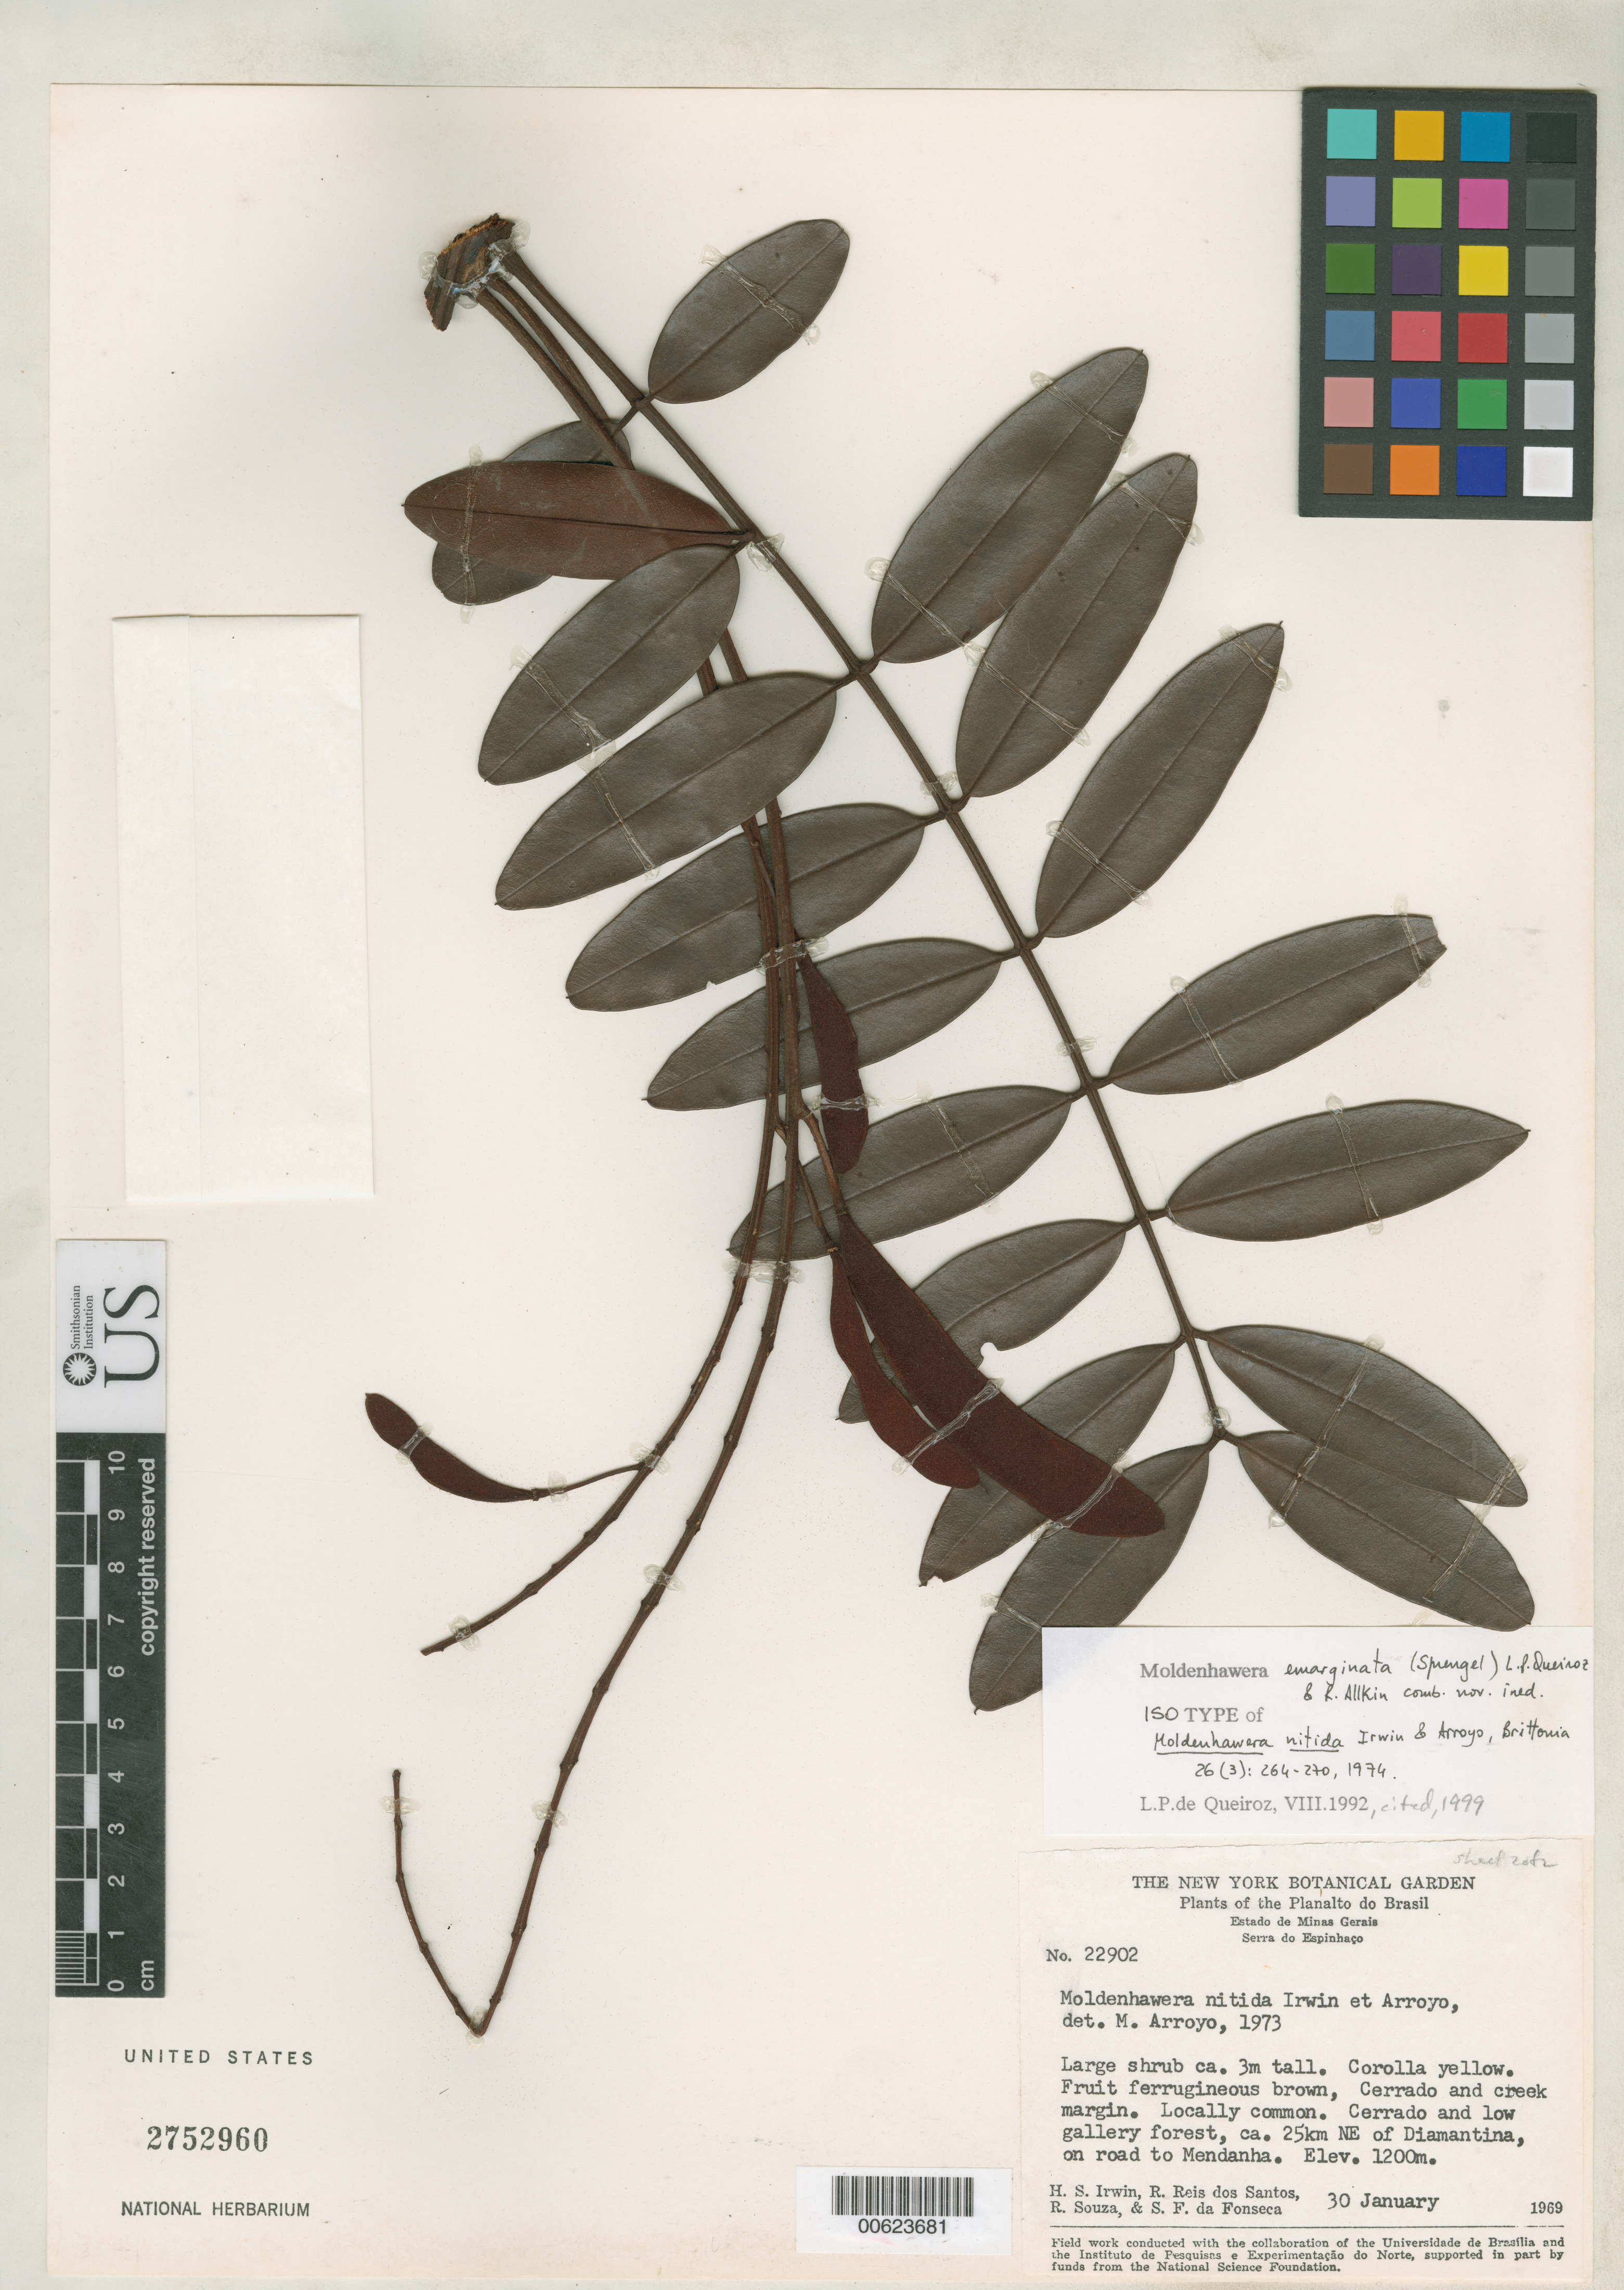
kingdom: Plantae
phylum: Tracheophyta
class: Magnoliopsida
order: Fabales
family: Fabaceae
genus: Moldenhawera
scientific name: Moldenhawera nitida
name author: H.S. Irwin & Arroyo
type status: Isotype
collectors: H. Irwin, R. G. P. Santos, R. Souza & S. F. Fonsêca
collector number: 22902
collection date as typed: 30 Jan 1969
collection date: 1969-01-30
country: Brazil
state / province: Minas Gerais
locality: Serra do Espinhaco, Cerrado & low gallery forest, ca. 25 km NE of Diamantina, on road to Mendanha.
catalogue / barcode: US 2752960